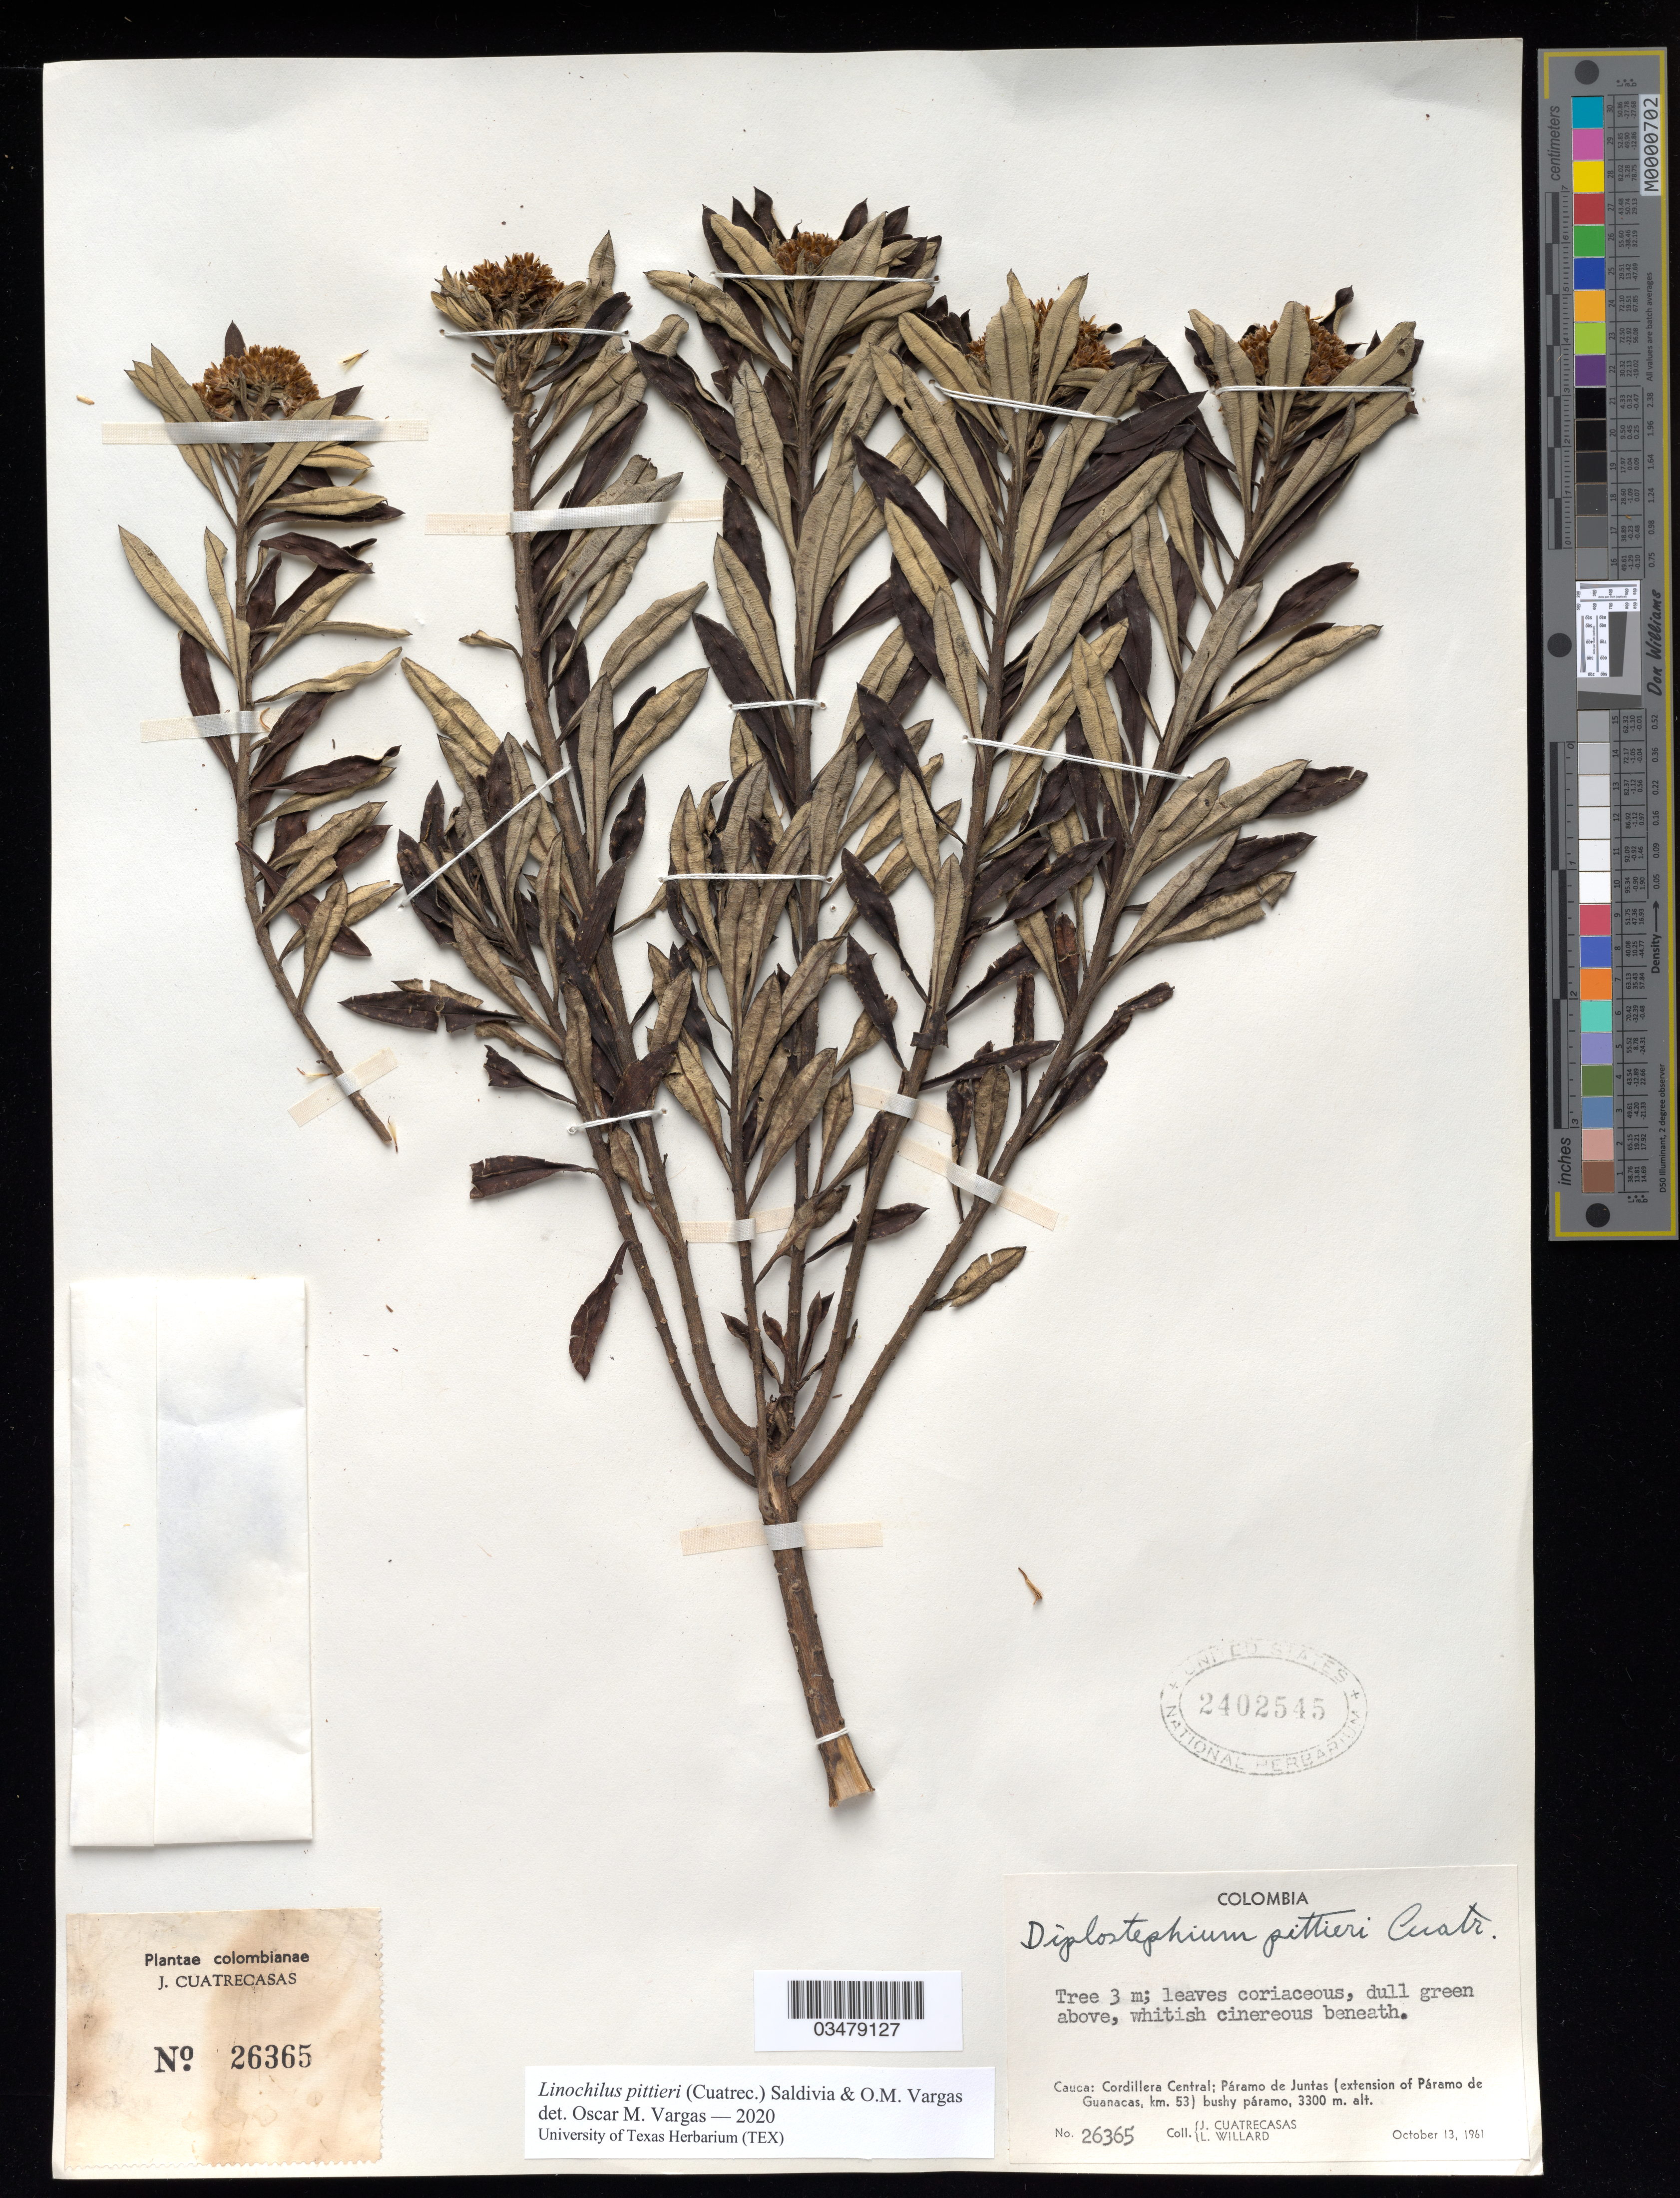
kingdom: Plantae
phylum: Tracheophyta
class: Magnoliopsida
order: Asterales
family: Asteraceae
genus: Linochilus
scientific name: Linochilus pittieri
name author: (Cuatrec.) Saldivia & O.M. Vargas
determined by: Vargas, Oscar M.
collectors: J. Cuatrecasas & L. Willard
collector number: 26365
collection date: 1961-10-13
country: Colombia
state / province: Cauca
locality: Cordillera Central; Páramo de Juntas (extension of Páramo de Guanacas, km. 53) bushy páramo.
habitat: Paramo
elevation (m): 3300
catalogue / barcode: US 2402545